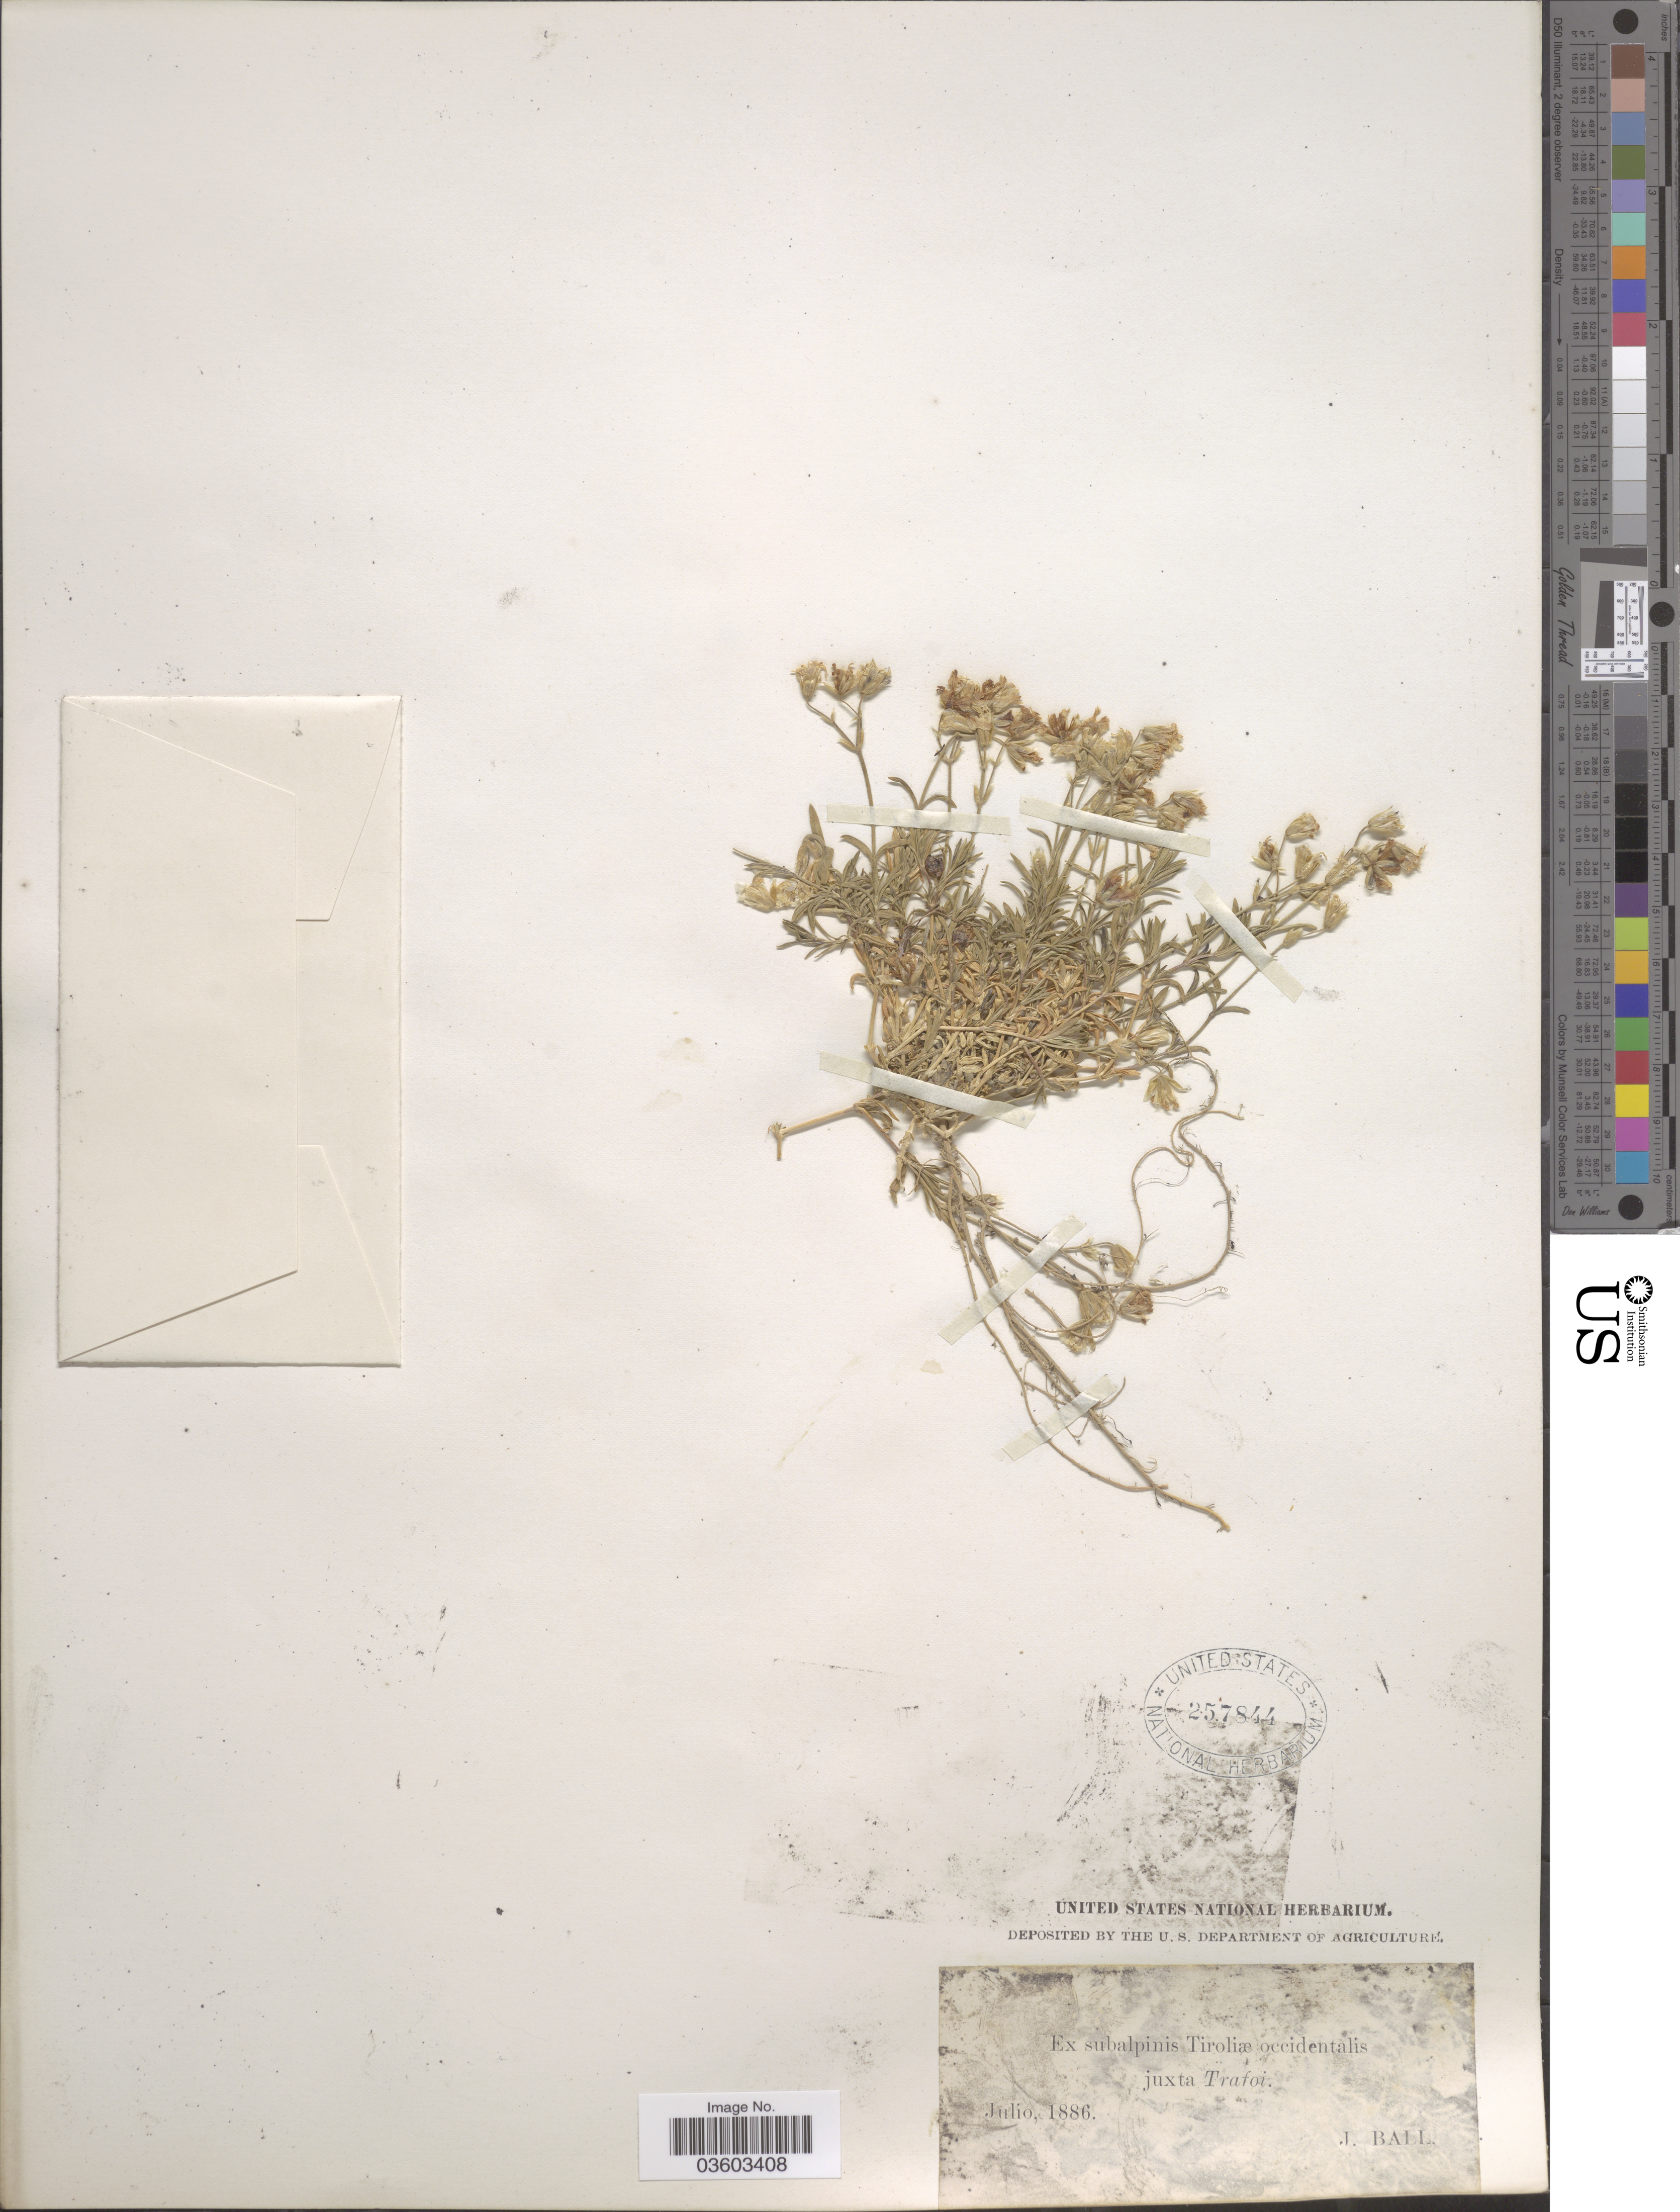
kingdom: Plantae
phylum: Tracheophyta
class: Magnoliopsida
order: Caryophyllales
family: Caryophyllaceae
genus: Cerastium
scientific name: Cerastium sp.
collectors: J. Ball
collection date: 1886-07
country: Italy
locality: Ex subalpinis Tiroliæ occidentalis juxta Trafoi.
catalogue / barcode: US 257844